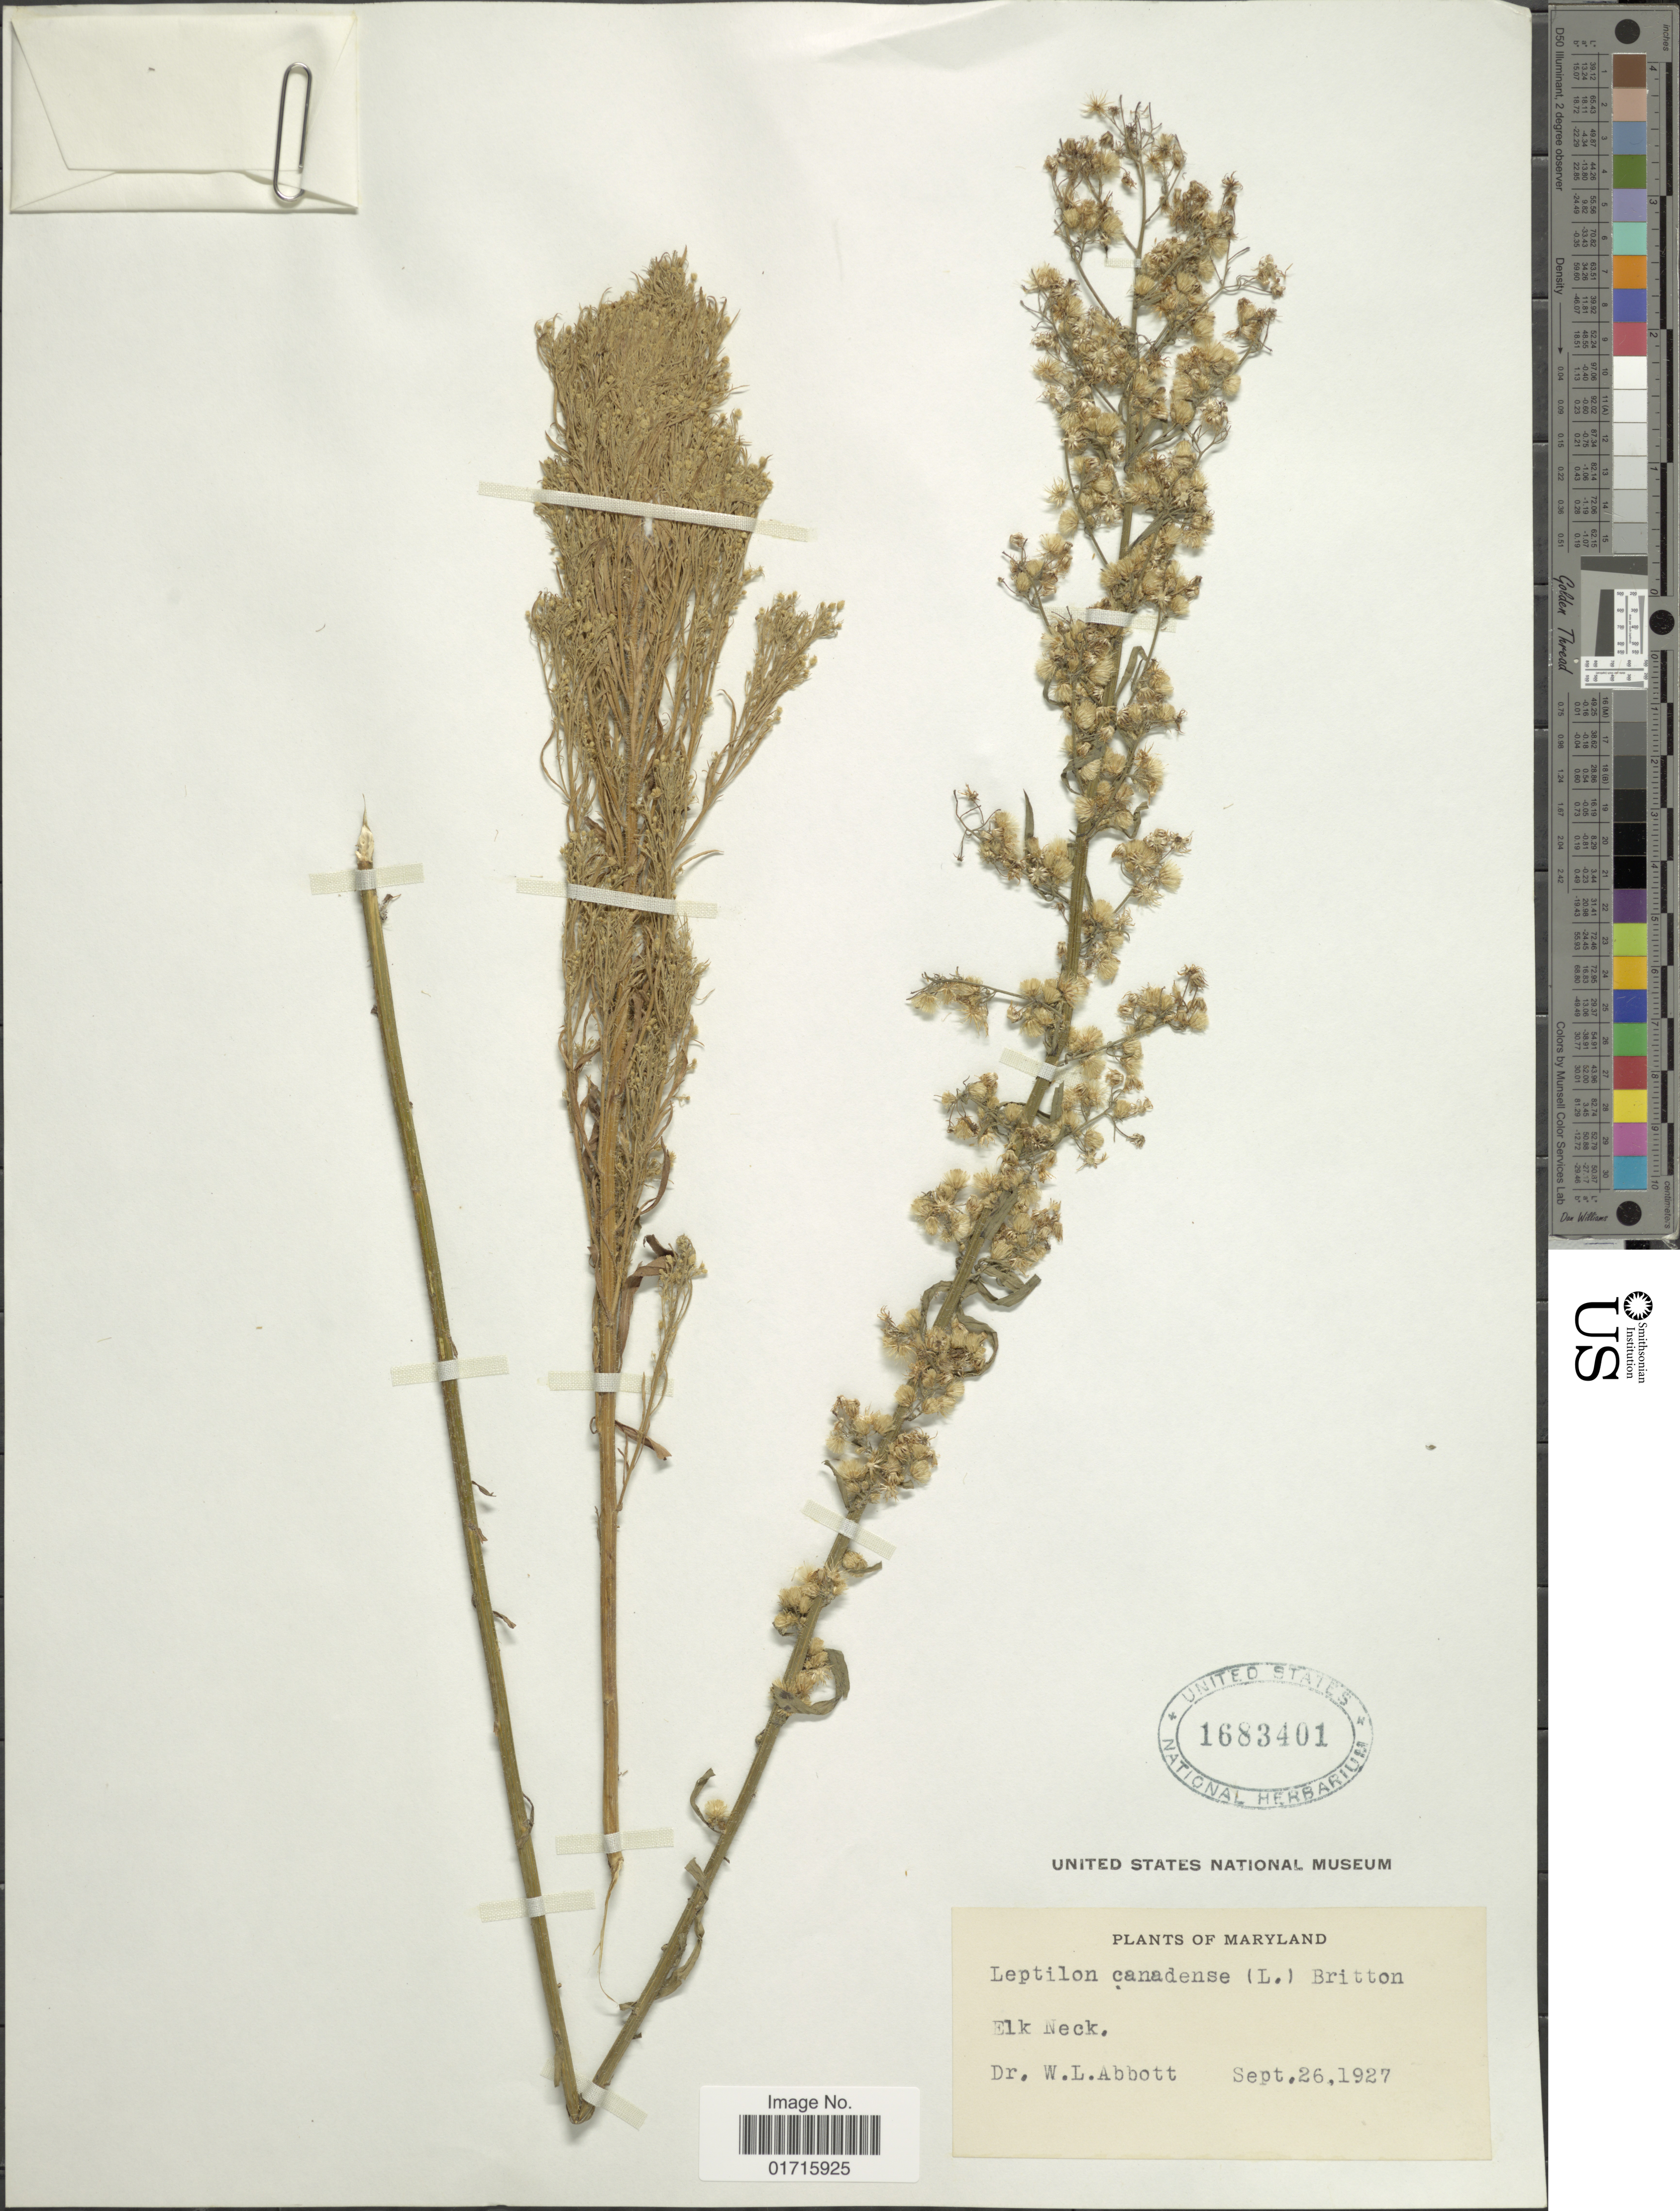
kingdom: Plantae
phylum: Tracheophyta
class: Magnoliopsida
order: Asterales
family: Asteraceae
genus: Conyza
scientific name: Conyza canadensis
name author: (L.) Cronq.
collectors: W. L. Abbott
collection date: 1927-09-26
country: United States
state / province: Maryland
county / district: Cecil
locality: Elk Neck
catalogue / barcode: US 1683401